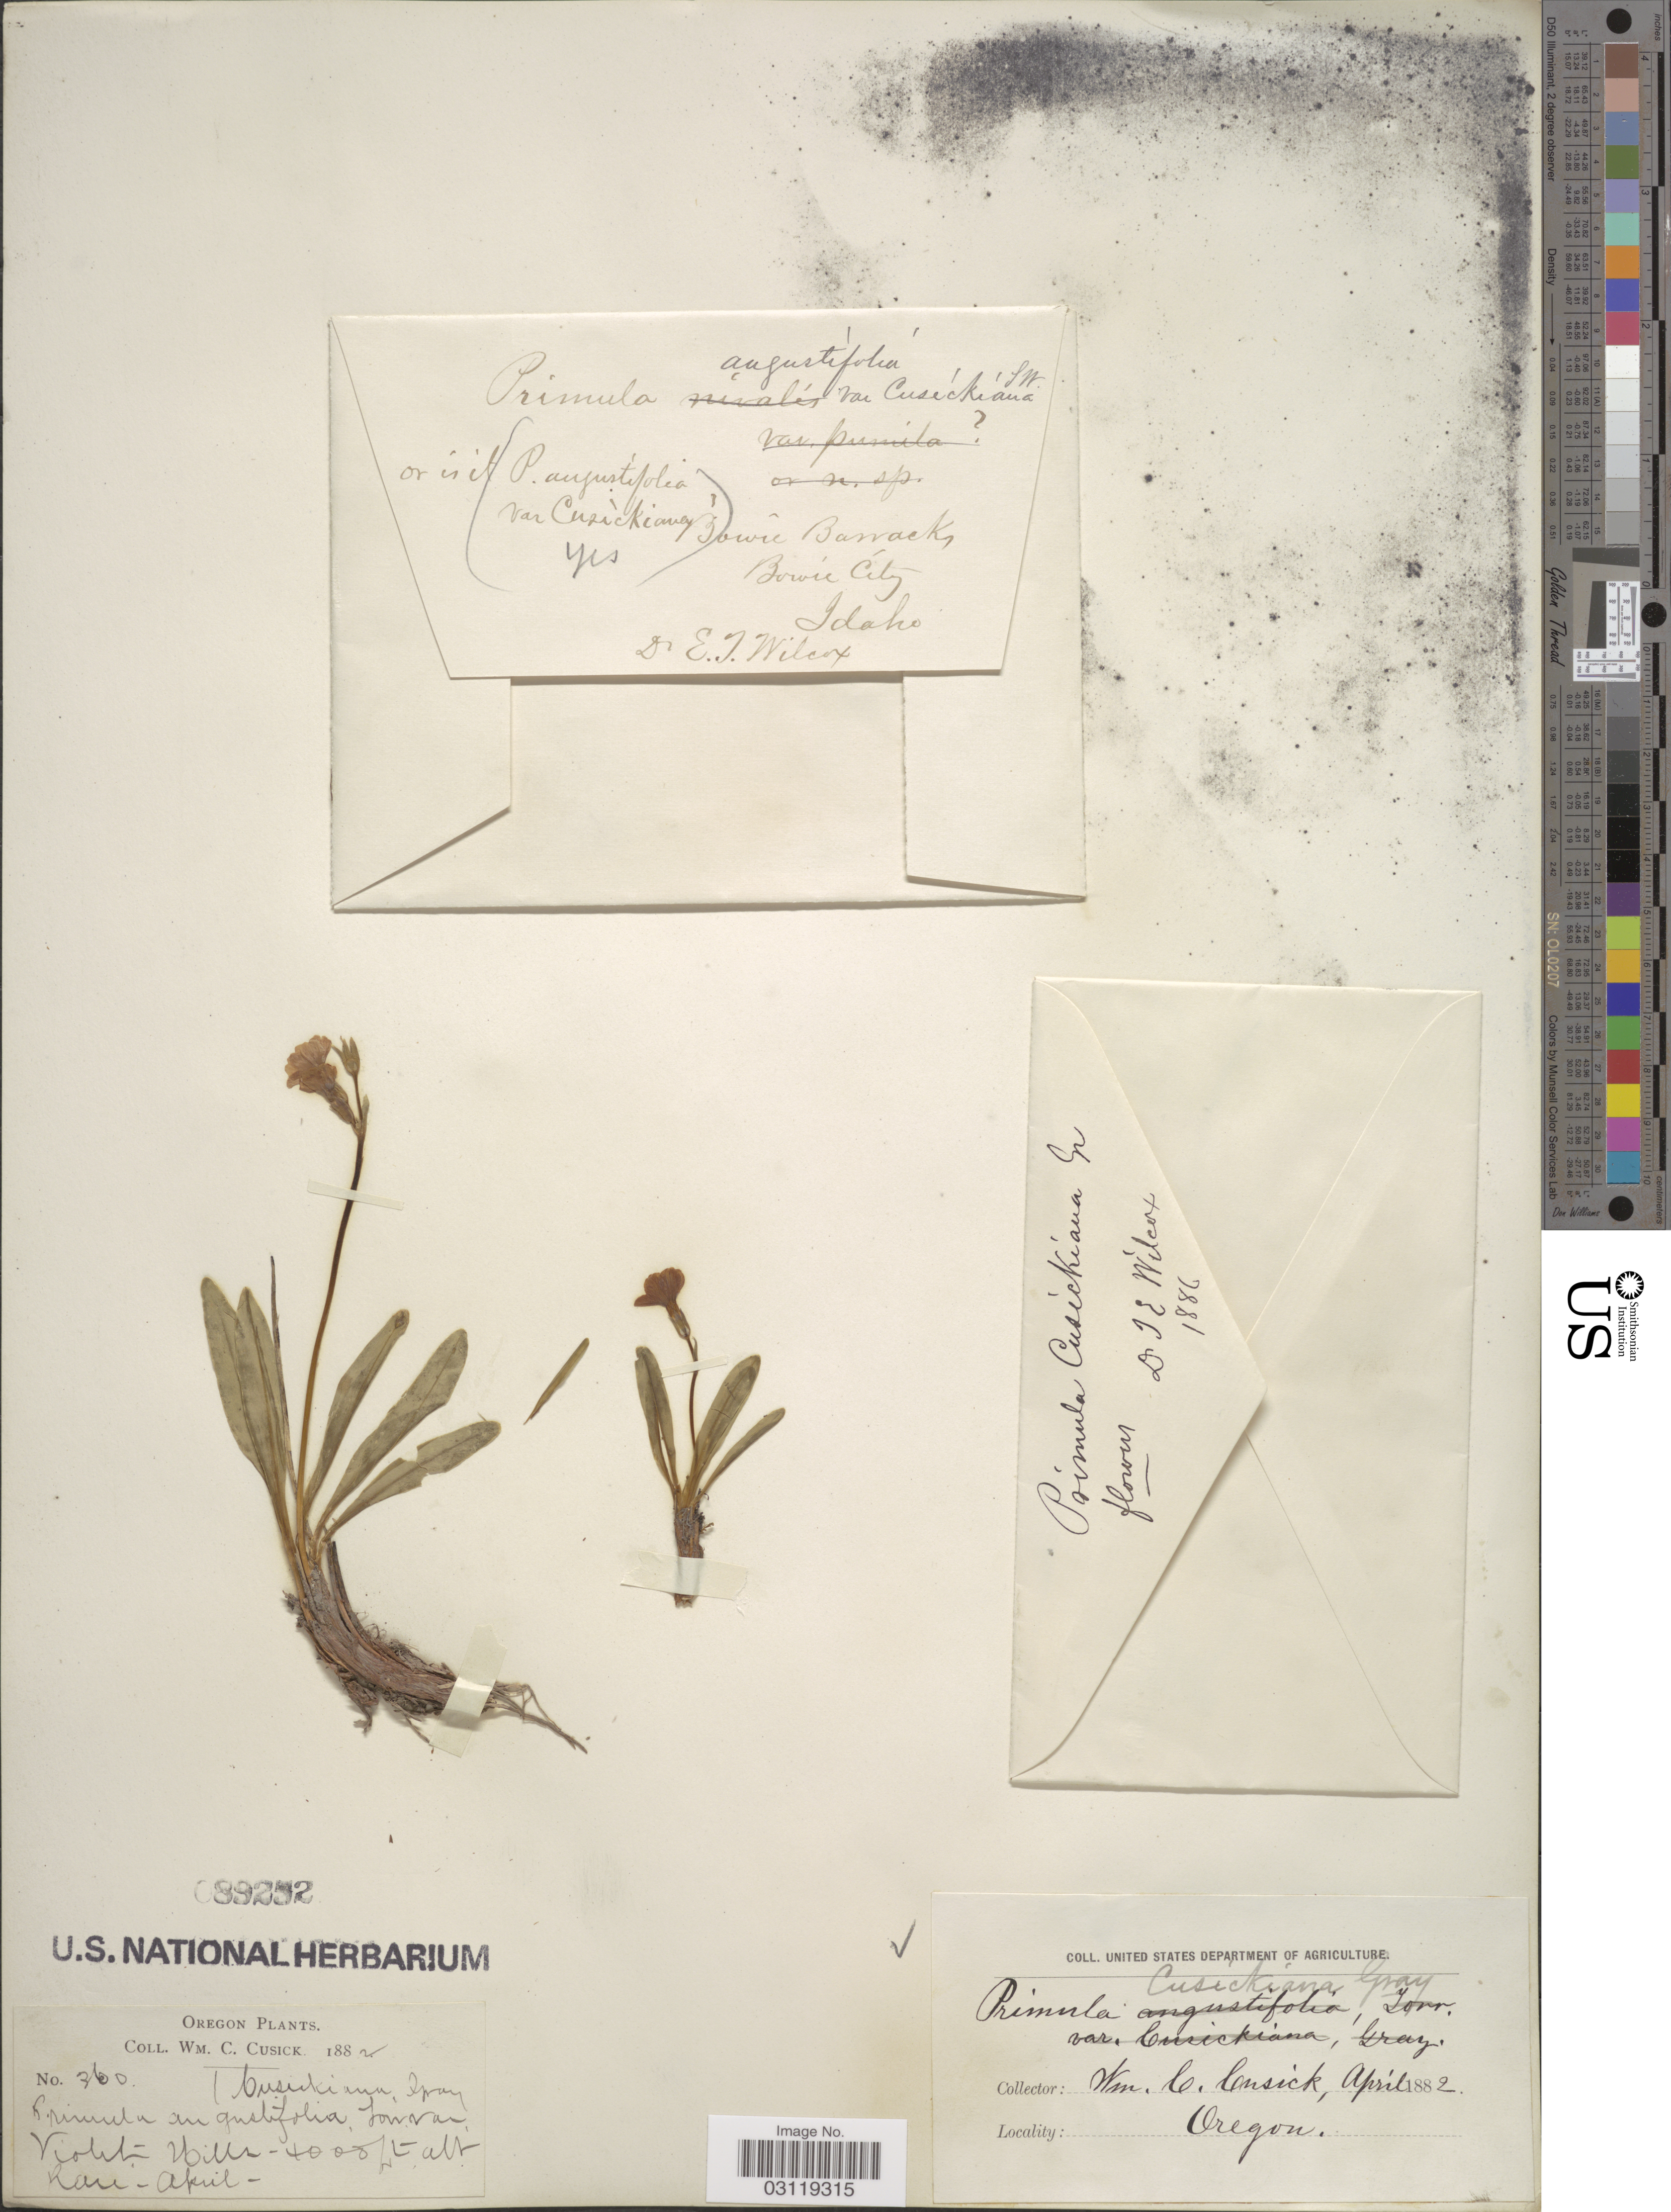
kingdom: Plantae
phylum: Tracheophyta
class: Magnoliopsida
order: Ericales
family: Primulaceae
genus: Primula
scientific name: Primula cusickiana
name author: (A. Gray) A. Gray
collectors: E. Wilcox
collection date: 1886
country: United States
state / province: Idaho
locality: Bowie Barrack, Bowie City.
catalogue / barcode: US 89252-2